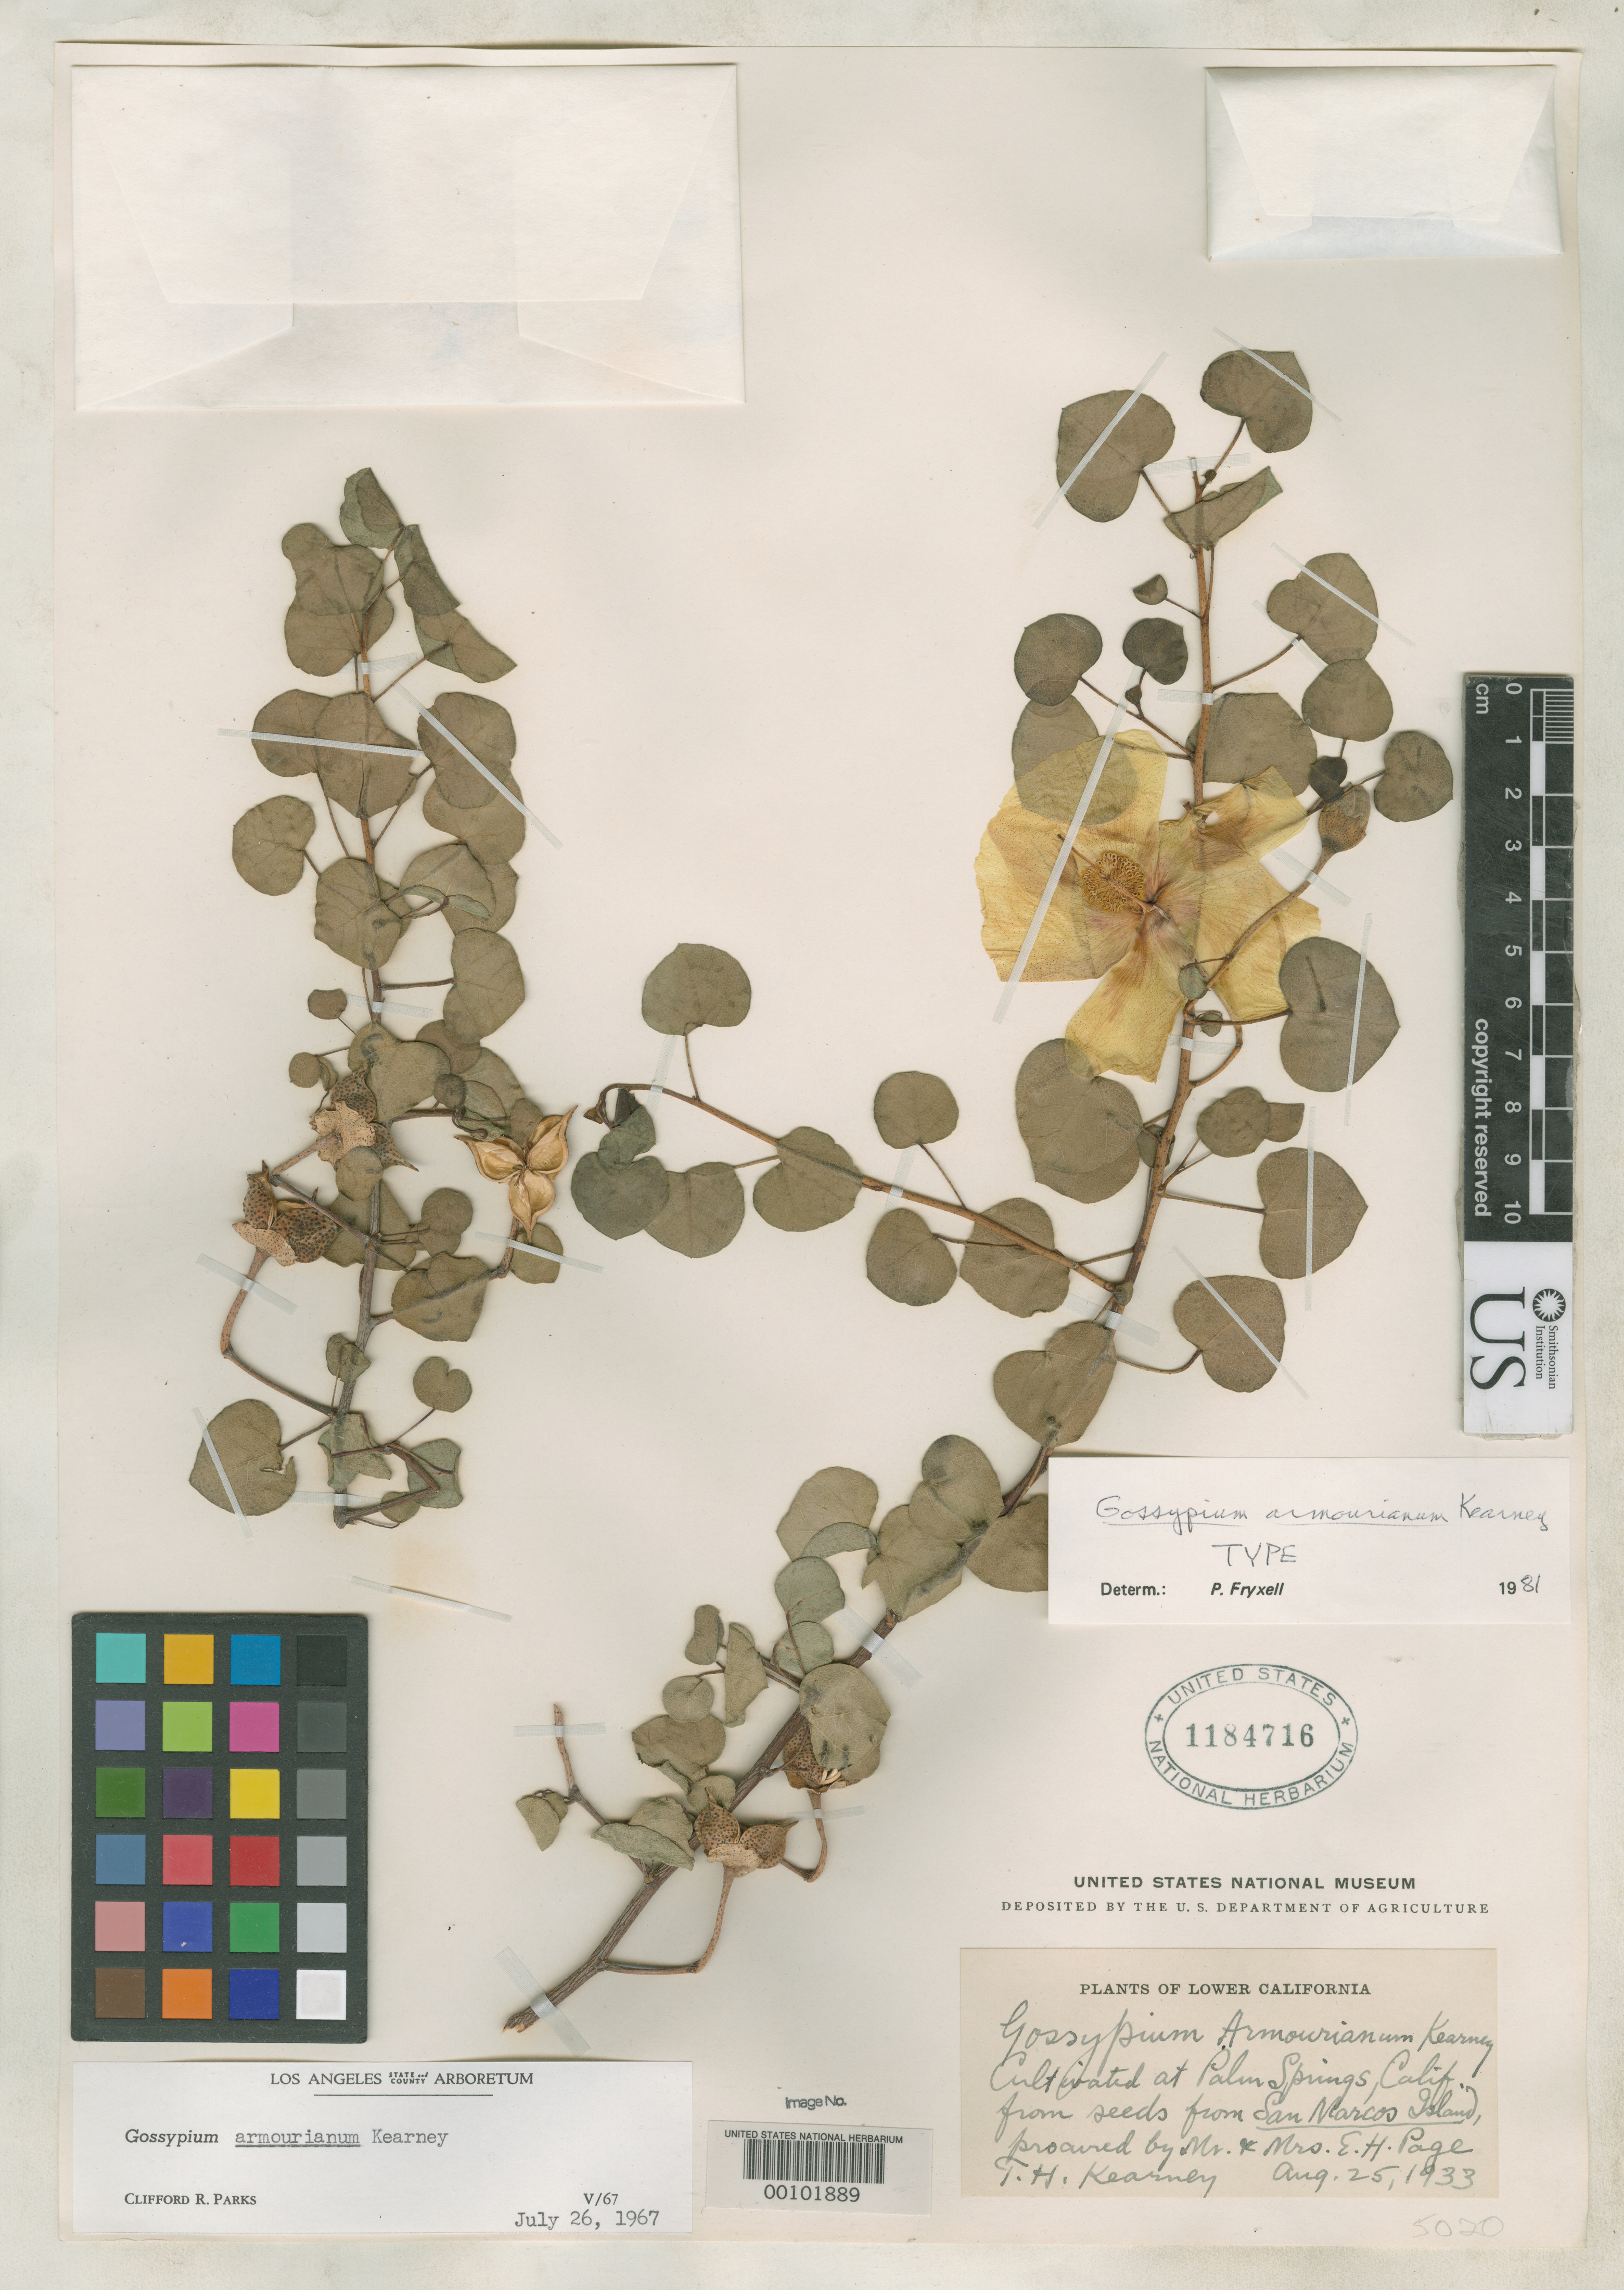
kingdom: Plantae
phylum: Tracheophyta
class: Magnoliopsida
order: Malvales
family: Malvaceae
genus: Gossypium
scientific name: Gossypium armourianum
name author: Kearney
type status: Isotype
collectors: T. H. Kearney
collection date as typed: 25 Aug 1933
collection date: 1933-08-25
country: Mexico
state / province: Baja California Norte / Baja California Sur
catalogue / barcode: US 1184716